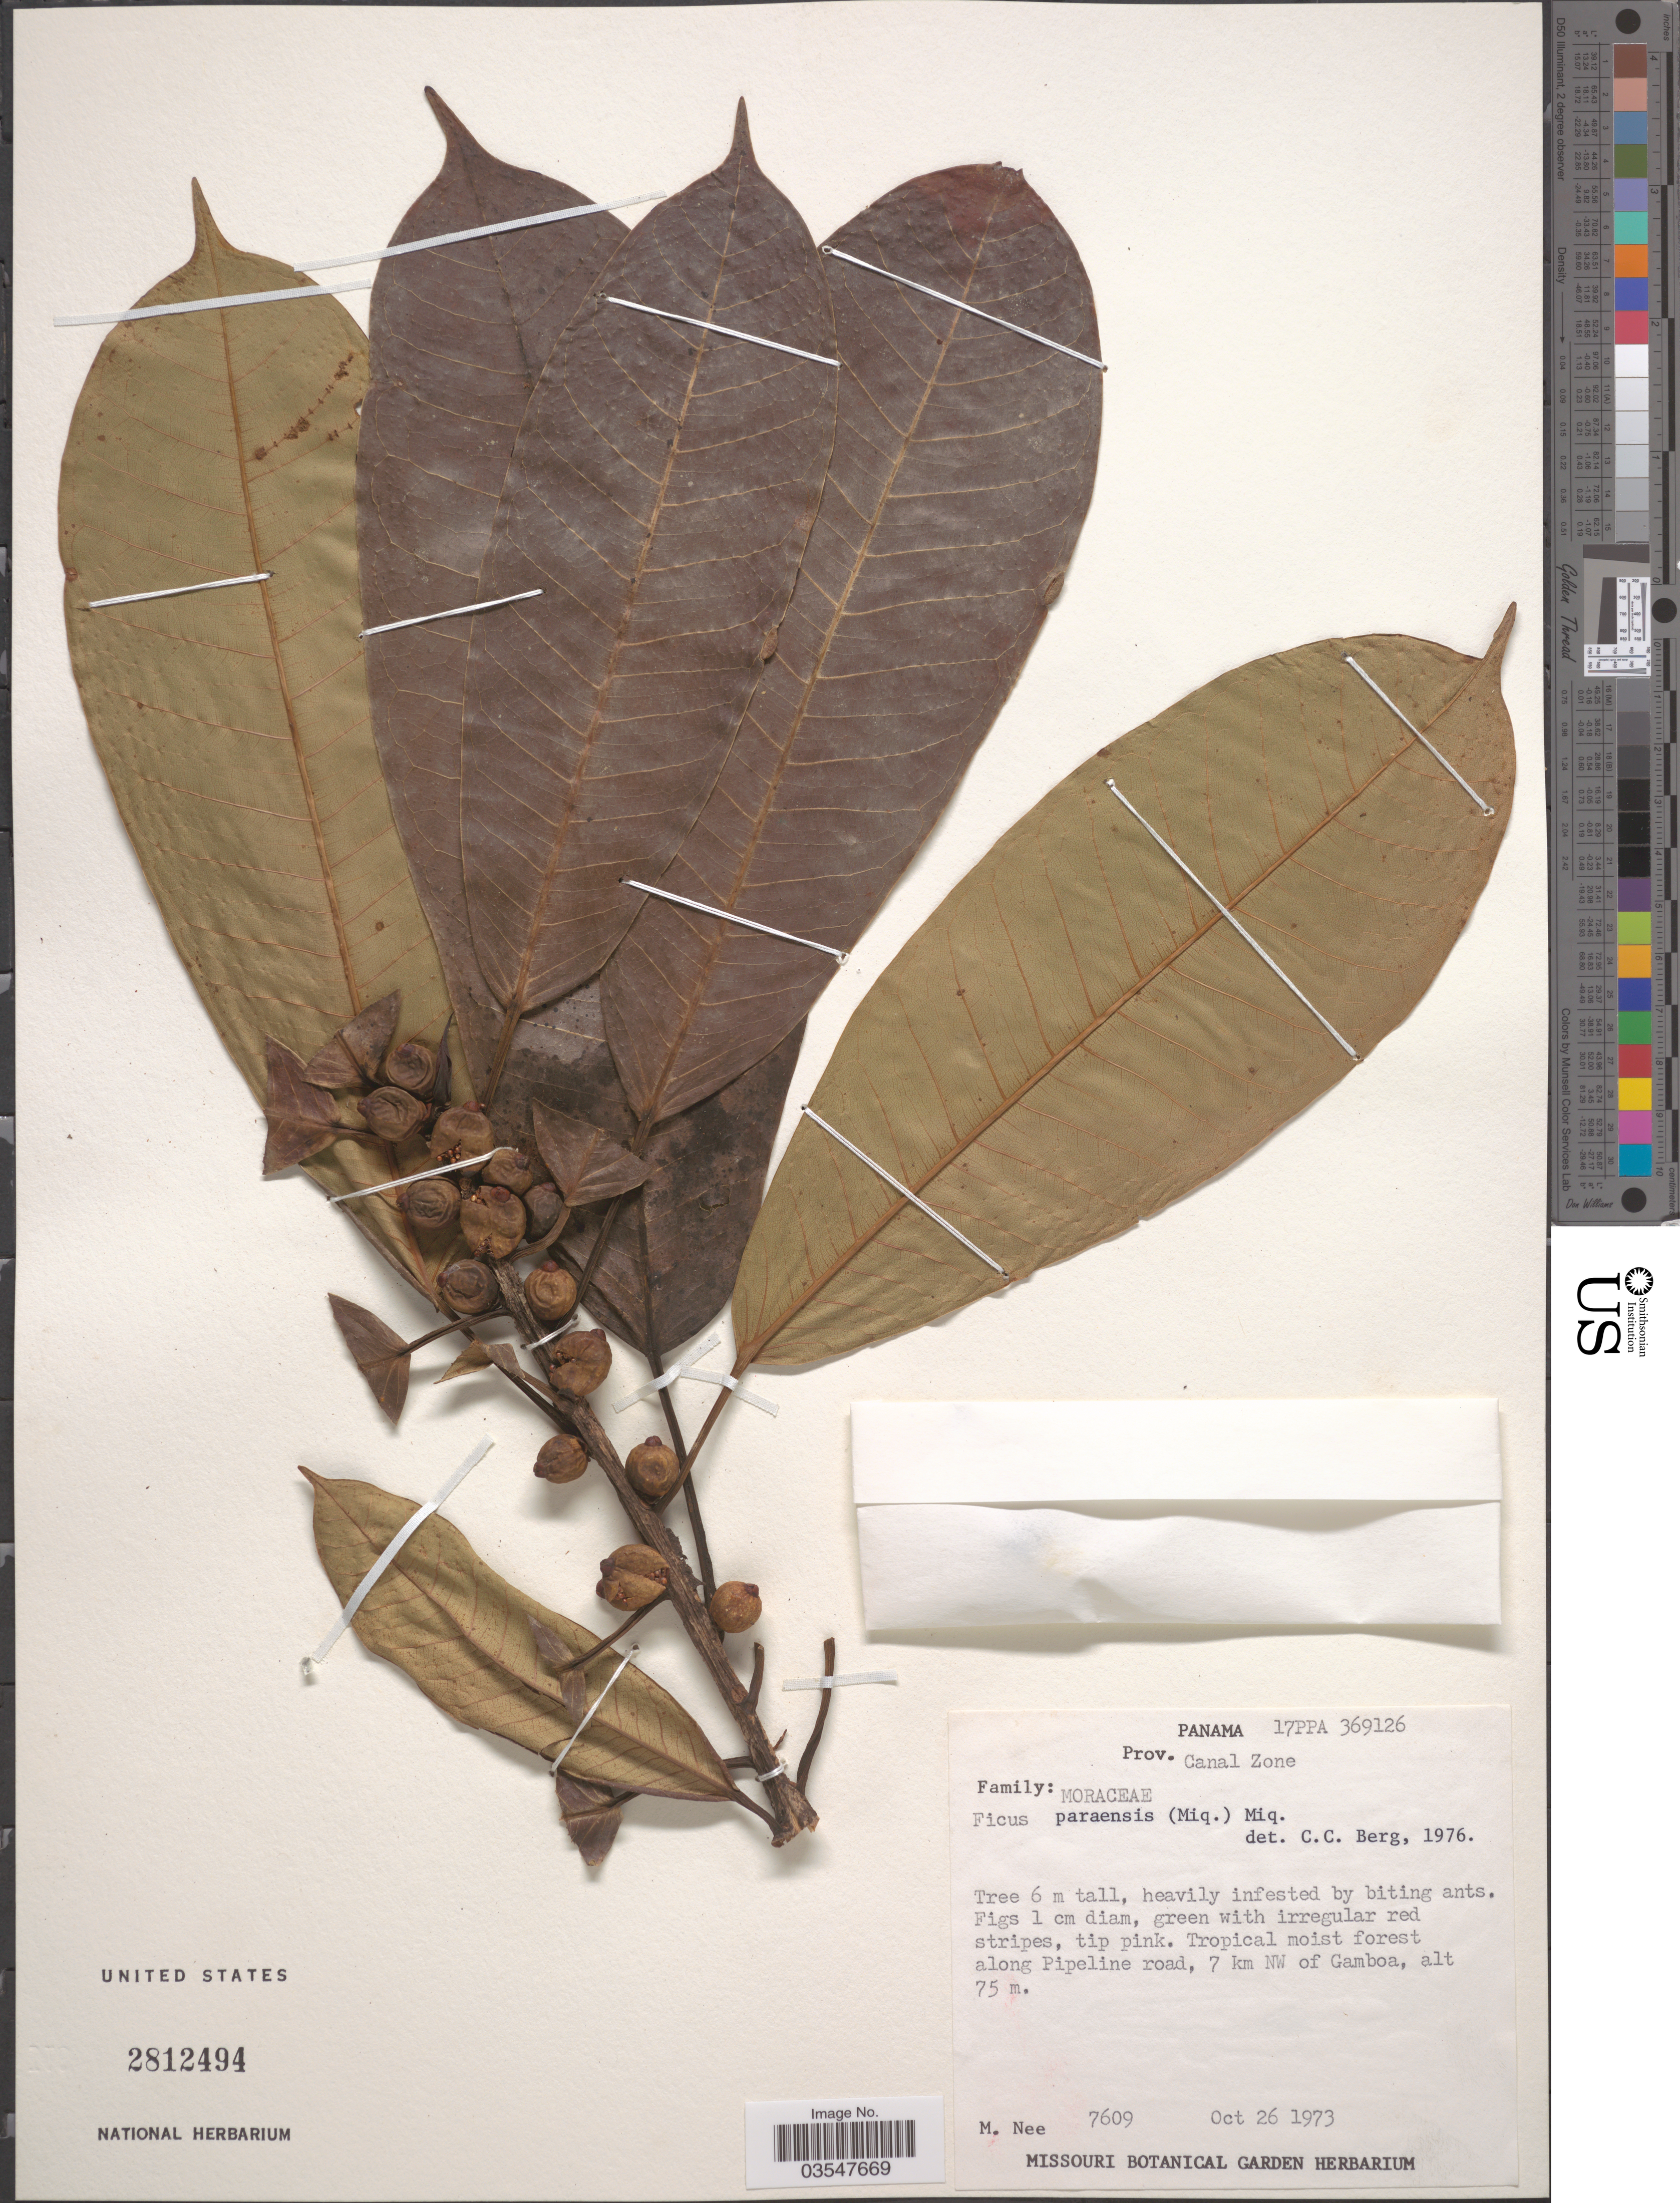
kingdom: Plantae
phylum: Tracheophyta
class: Magnoliopsida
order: Rosales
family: Moraceae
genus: Ficus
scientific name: Ficus paraensis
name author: (Miq.) Miq.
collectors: M. Nee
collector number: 7609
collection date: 1973-10-26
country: Panama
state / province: Colón / Panamá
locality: Prov. Canal Zone. Tropical moist forest along Pipeline road, 7 km NW of Gamboa.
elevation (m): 75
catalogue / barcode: US 2812494